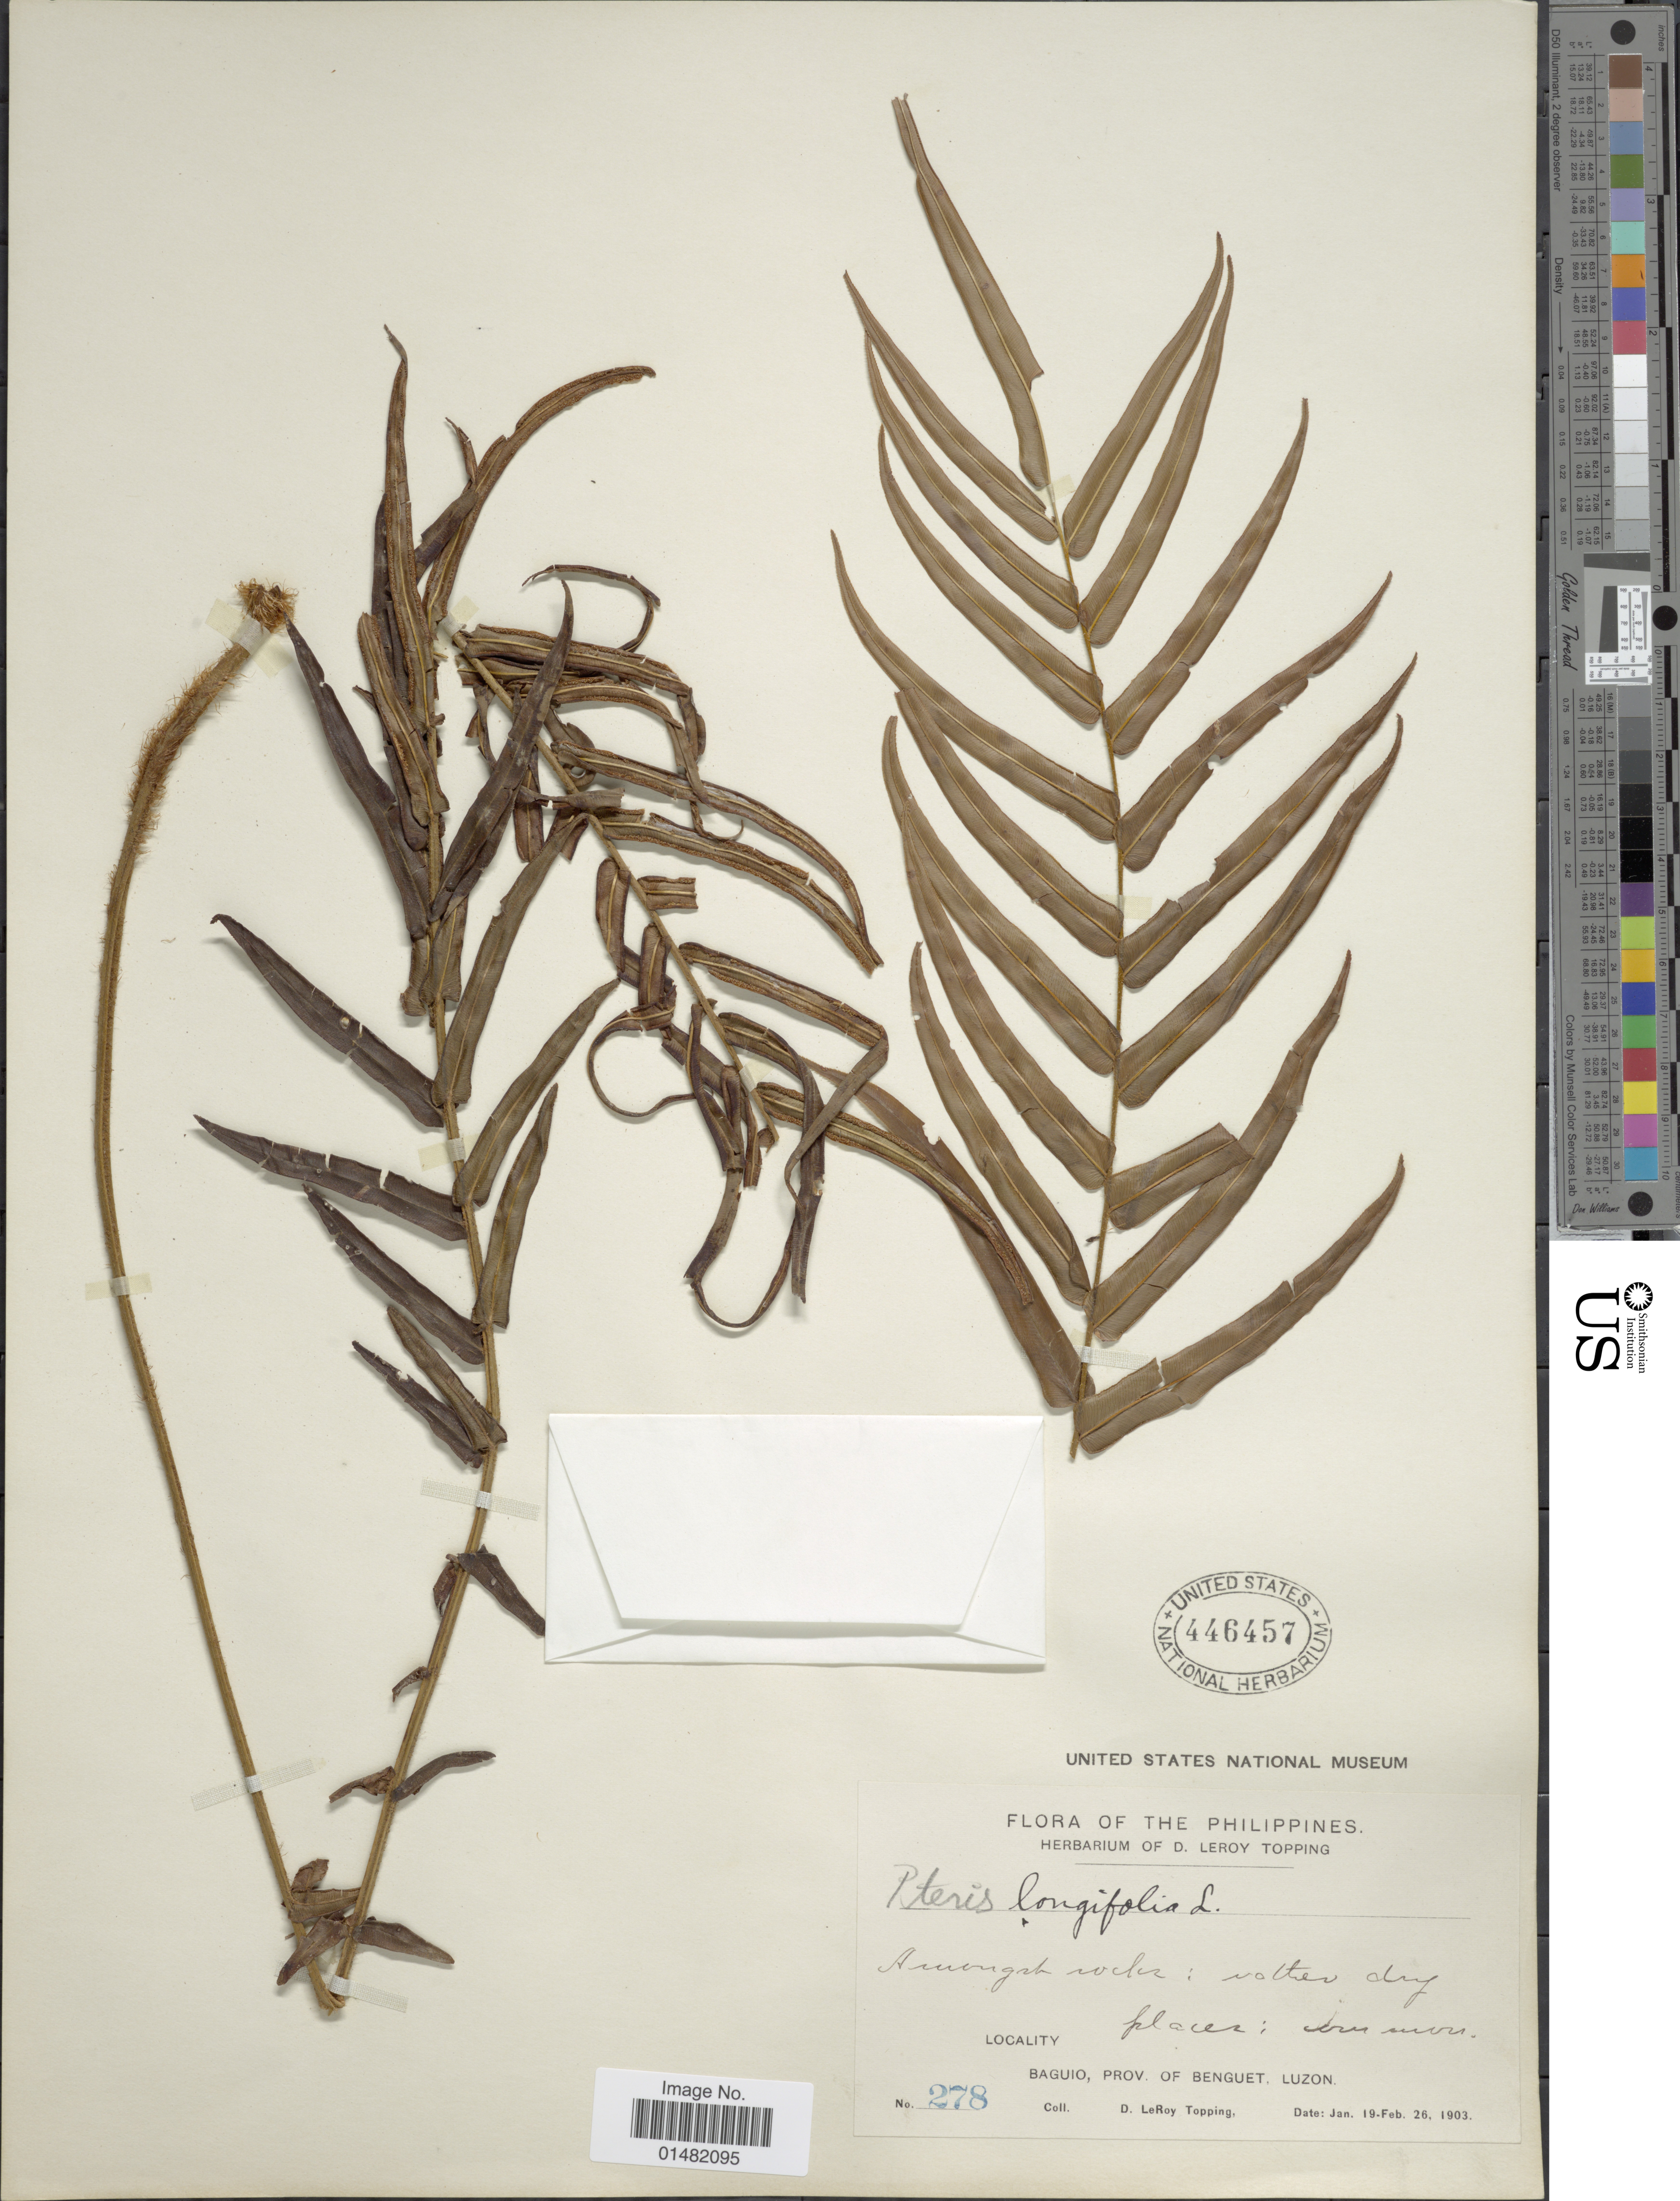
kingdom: Plantae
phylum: Tracheophyta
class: Polypodiopsida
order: Polypodiales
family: Pteridaceae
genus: Pteris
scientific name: Pteris vittata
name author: L.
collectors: D. L. Topping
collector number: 278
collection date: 1903-01-19/1903-02-26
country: Philippines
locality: Baguio, Prov. of Benguet, Luzon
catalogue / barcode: US 446457